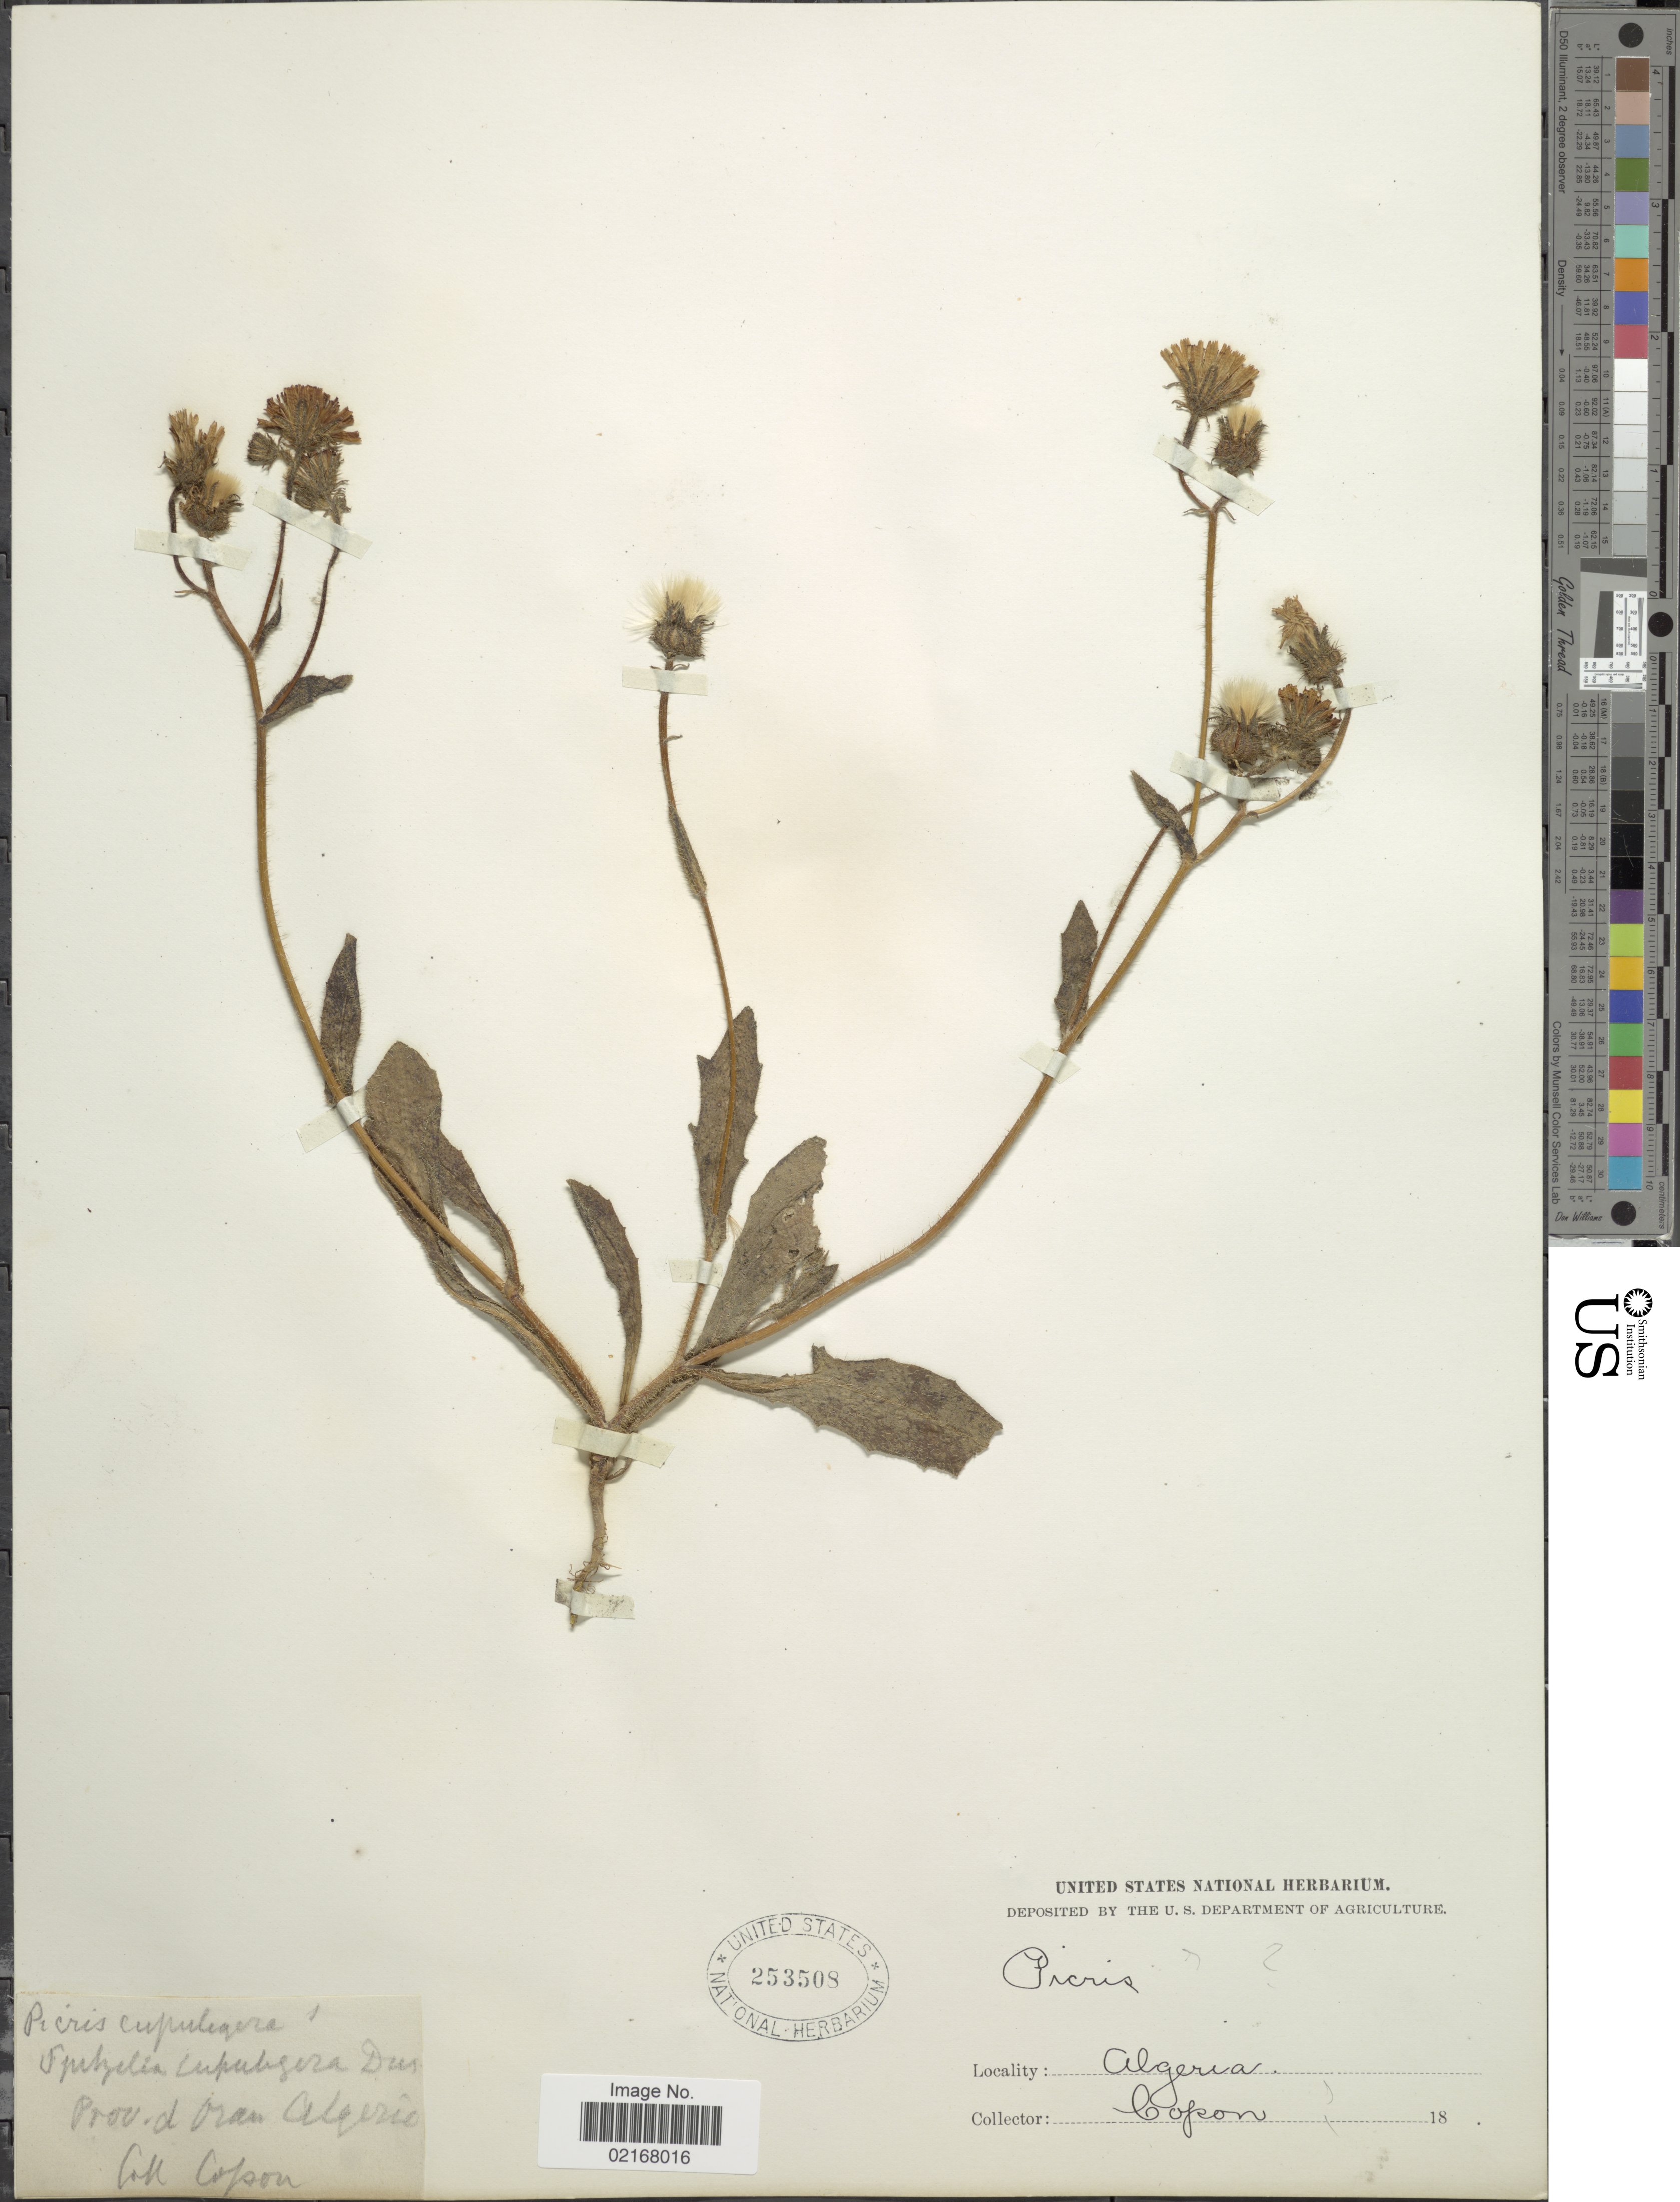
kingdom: Plantae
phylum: Tracheophyta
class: Magnoliopsida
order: Asterales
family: Asteraceae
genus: Picris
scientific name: Picris cupuligera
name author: (Durieu) Walp.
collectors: Cofson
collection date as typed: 18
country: Algeria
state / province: Oran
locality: Prov. d Oran, Algerie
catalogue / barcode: US 253508